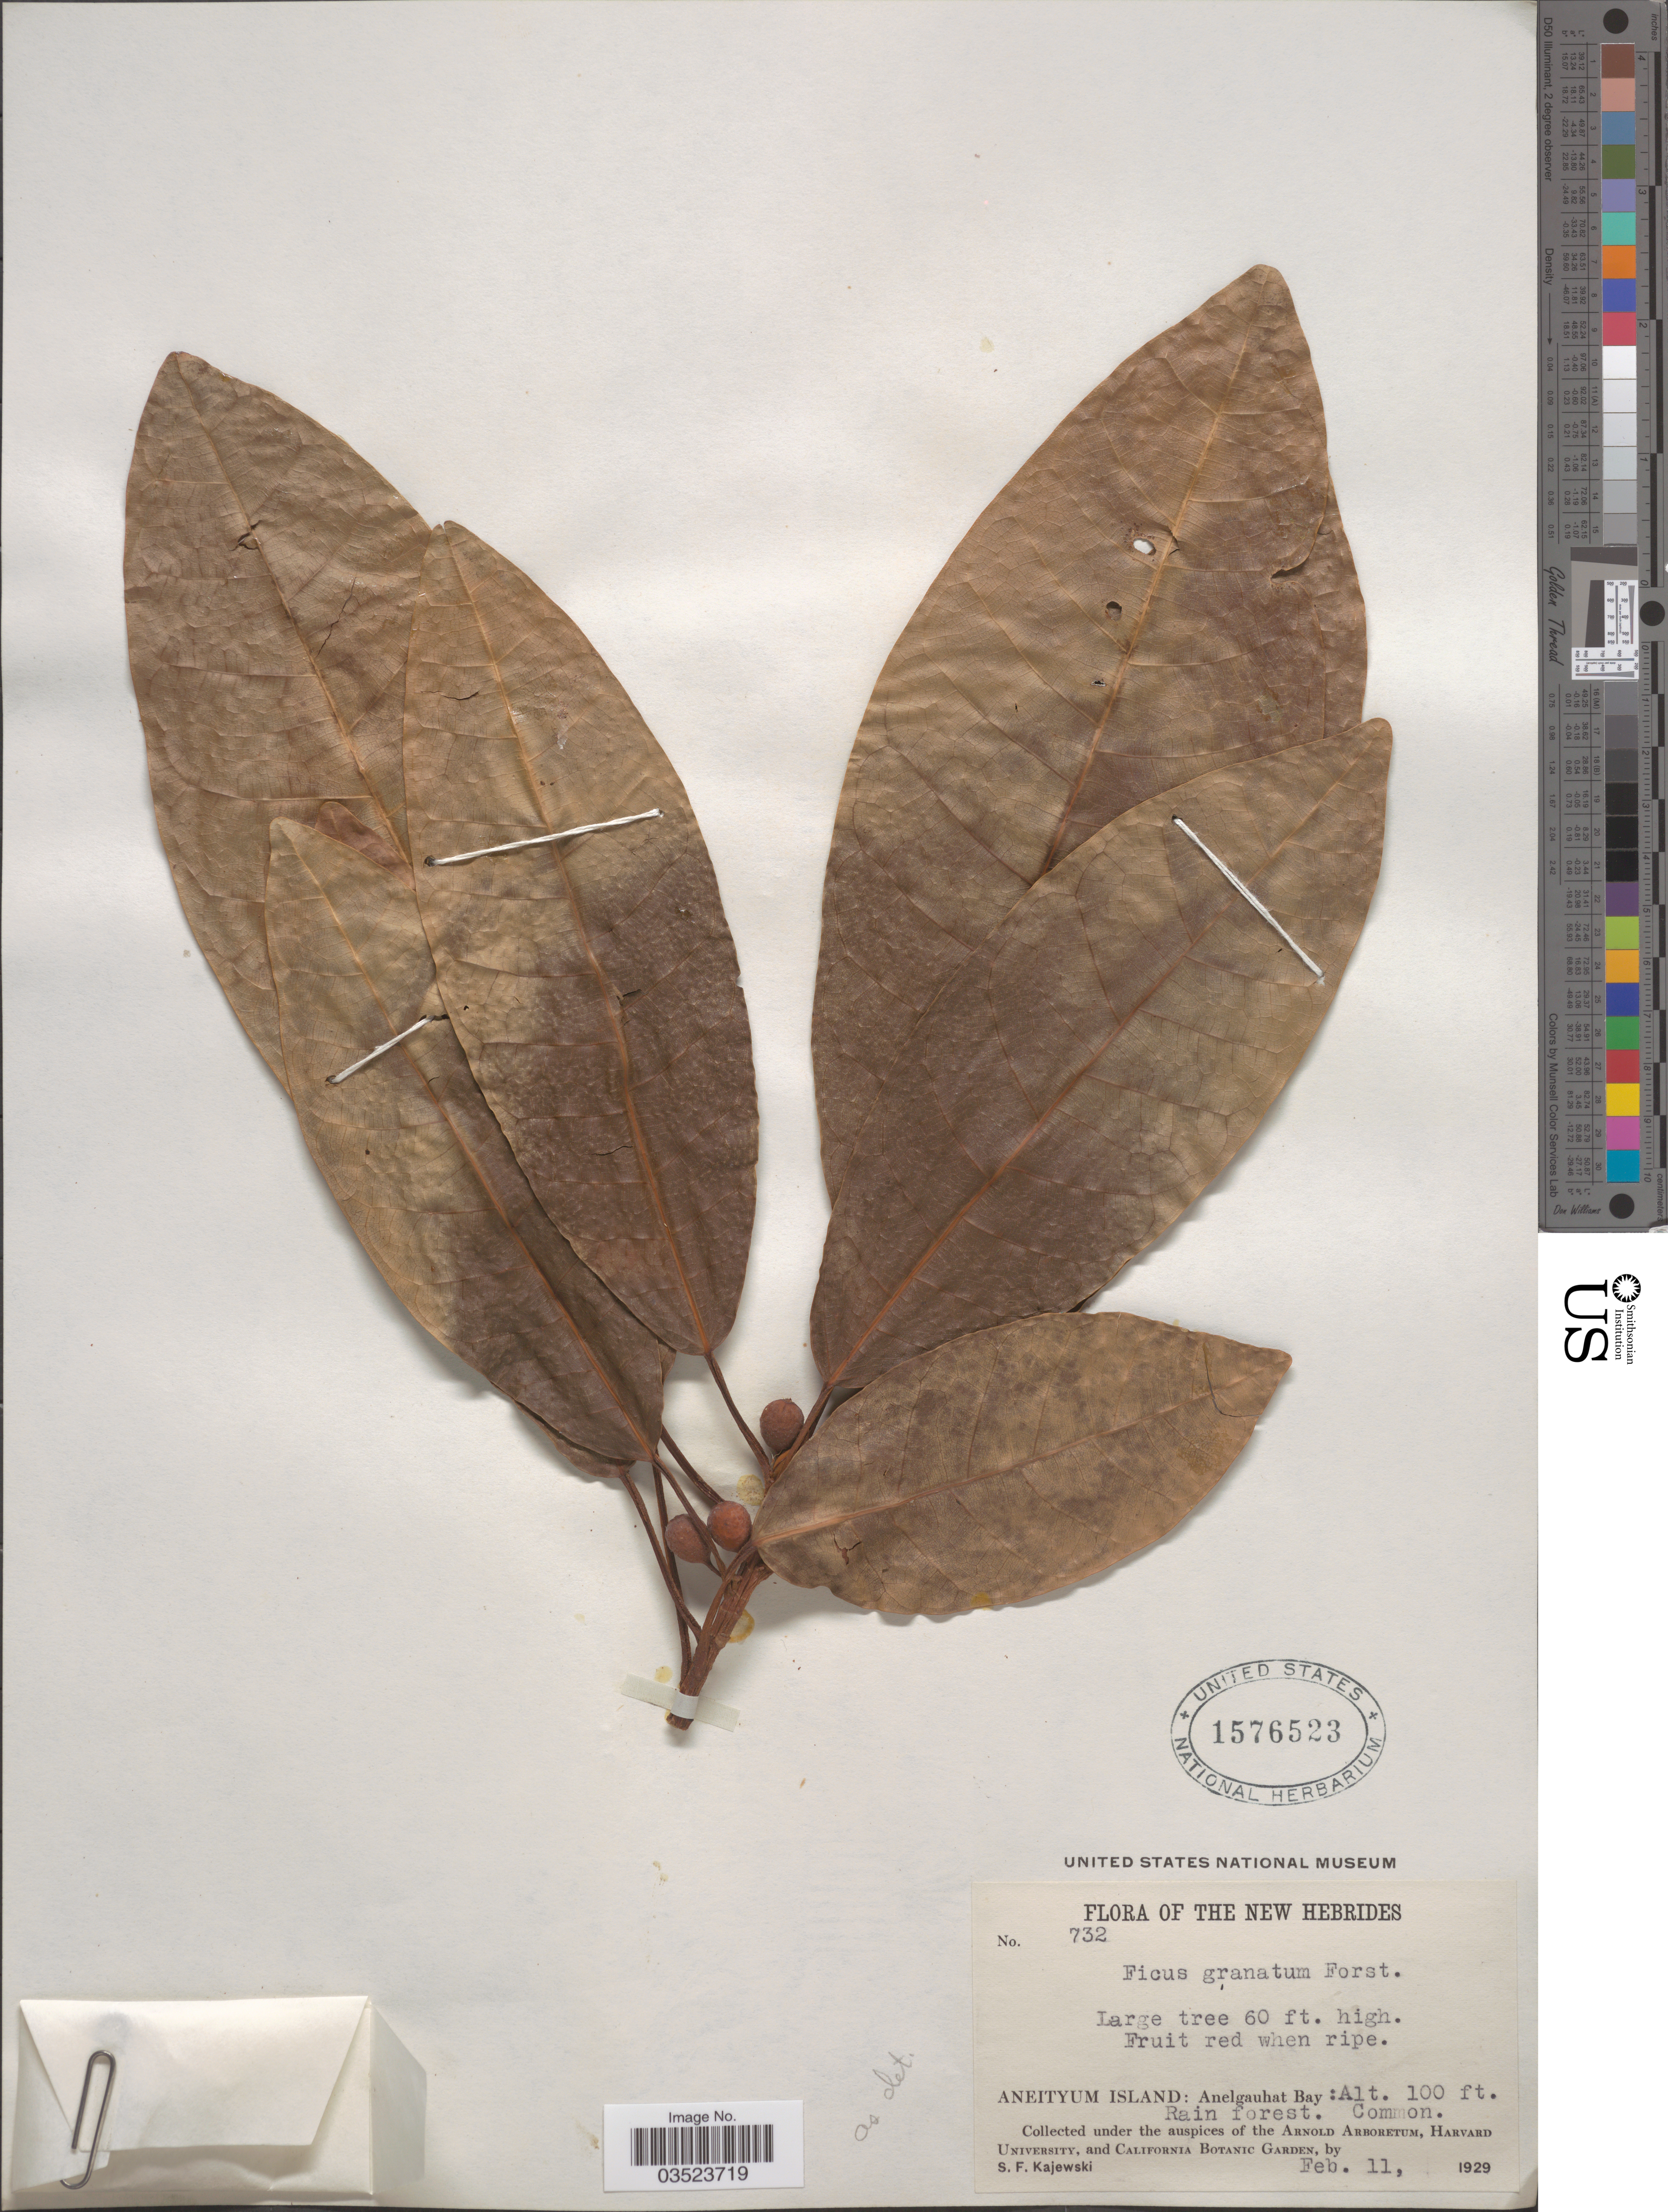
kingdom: Plantae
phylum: Tracheophyta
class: Magnoliopsida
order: Rosales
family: Moraceae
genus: Ficus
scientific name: Ficus granatum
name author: G. Forst.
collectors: S. Kajewski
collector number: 732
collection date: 1929-02-11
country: Vanuatu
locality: The New Hebrides. Aneityum Island: Anelgauhat Bay.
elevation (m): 30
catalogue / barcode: US 1576523